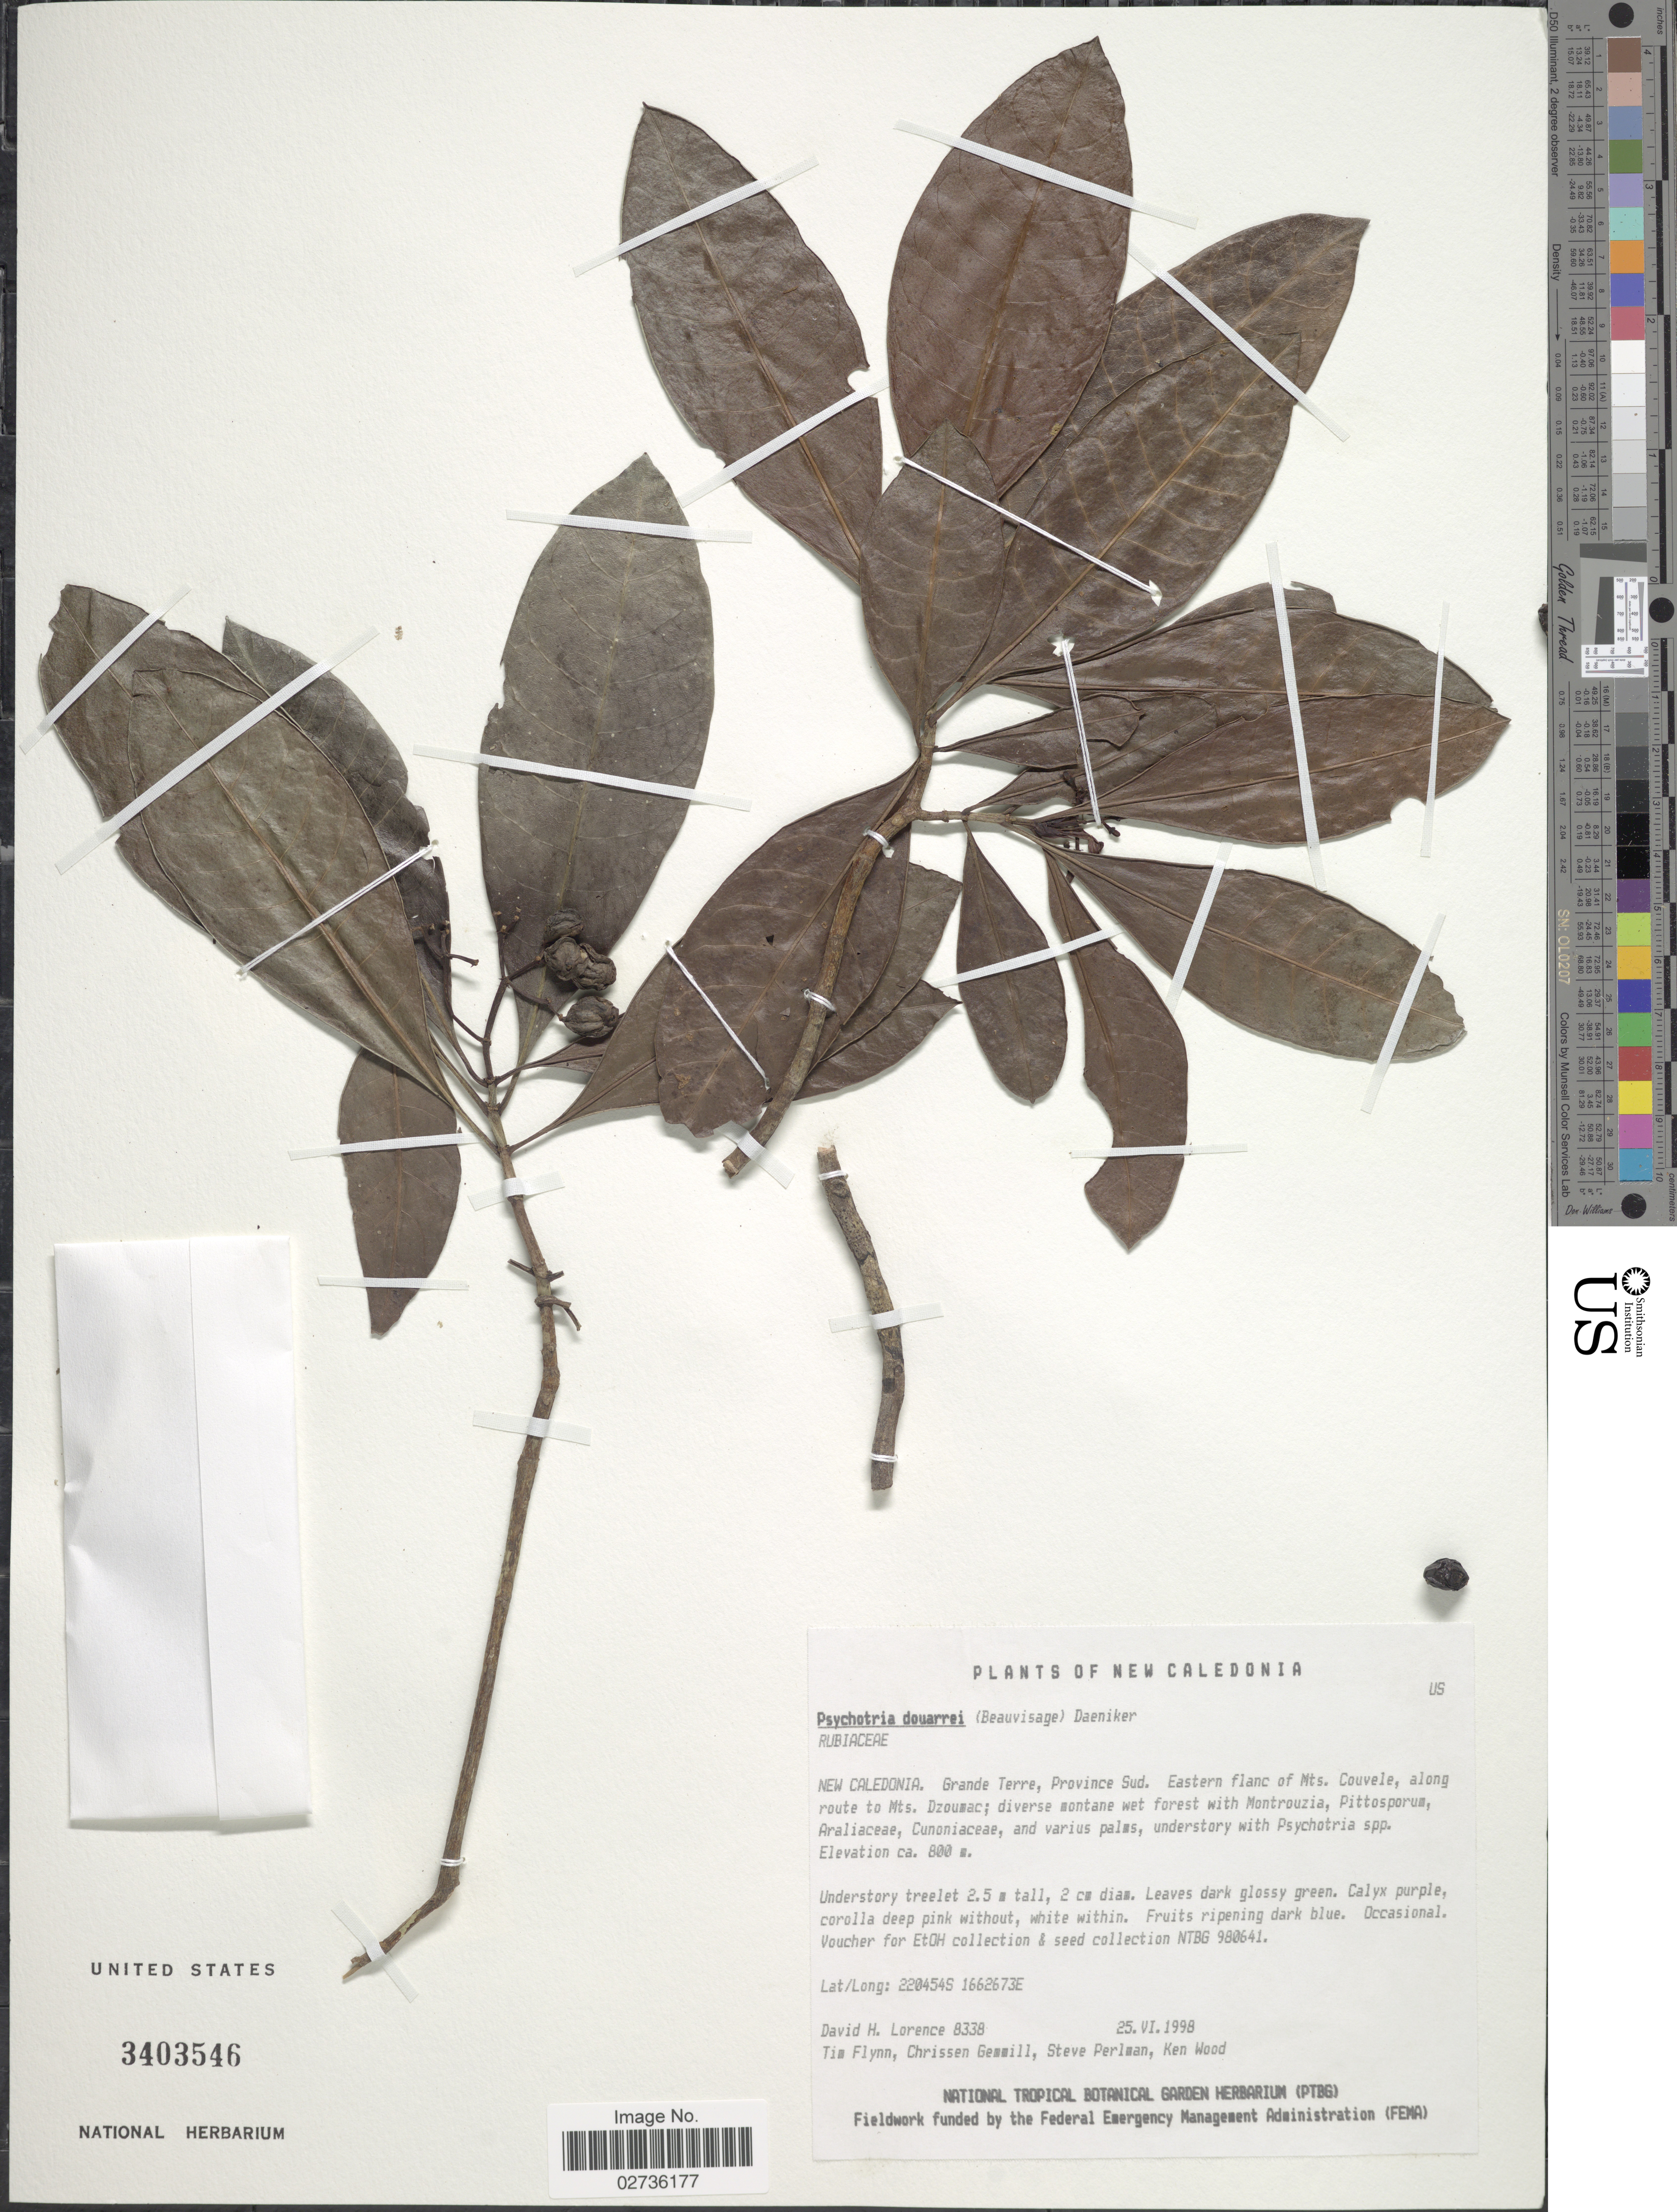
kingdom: Plantae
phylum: Tracheophyta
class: Magnoliopsida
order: Gentianales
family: Rubiaceae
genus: Psychotria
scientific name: Psychotria douarrei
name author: (Beauvis.) Däniker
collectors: D. Lorence, T. Flynn, C. Gemmill, S. Perlman & K. R. Wood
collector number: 8338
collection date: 1998-06-25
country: New Caledonia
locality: New Caledonia. Grande Terre, Province Sud. Eastern flanc of Mts. Couvele, along route to Mts. Dzoumac.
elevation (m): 800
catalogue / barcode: US 3403546